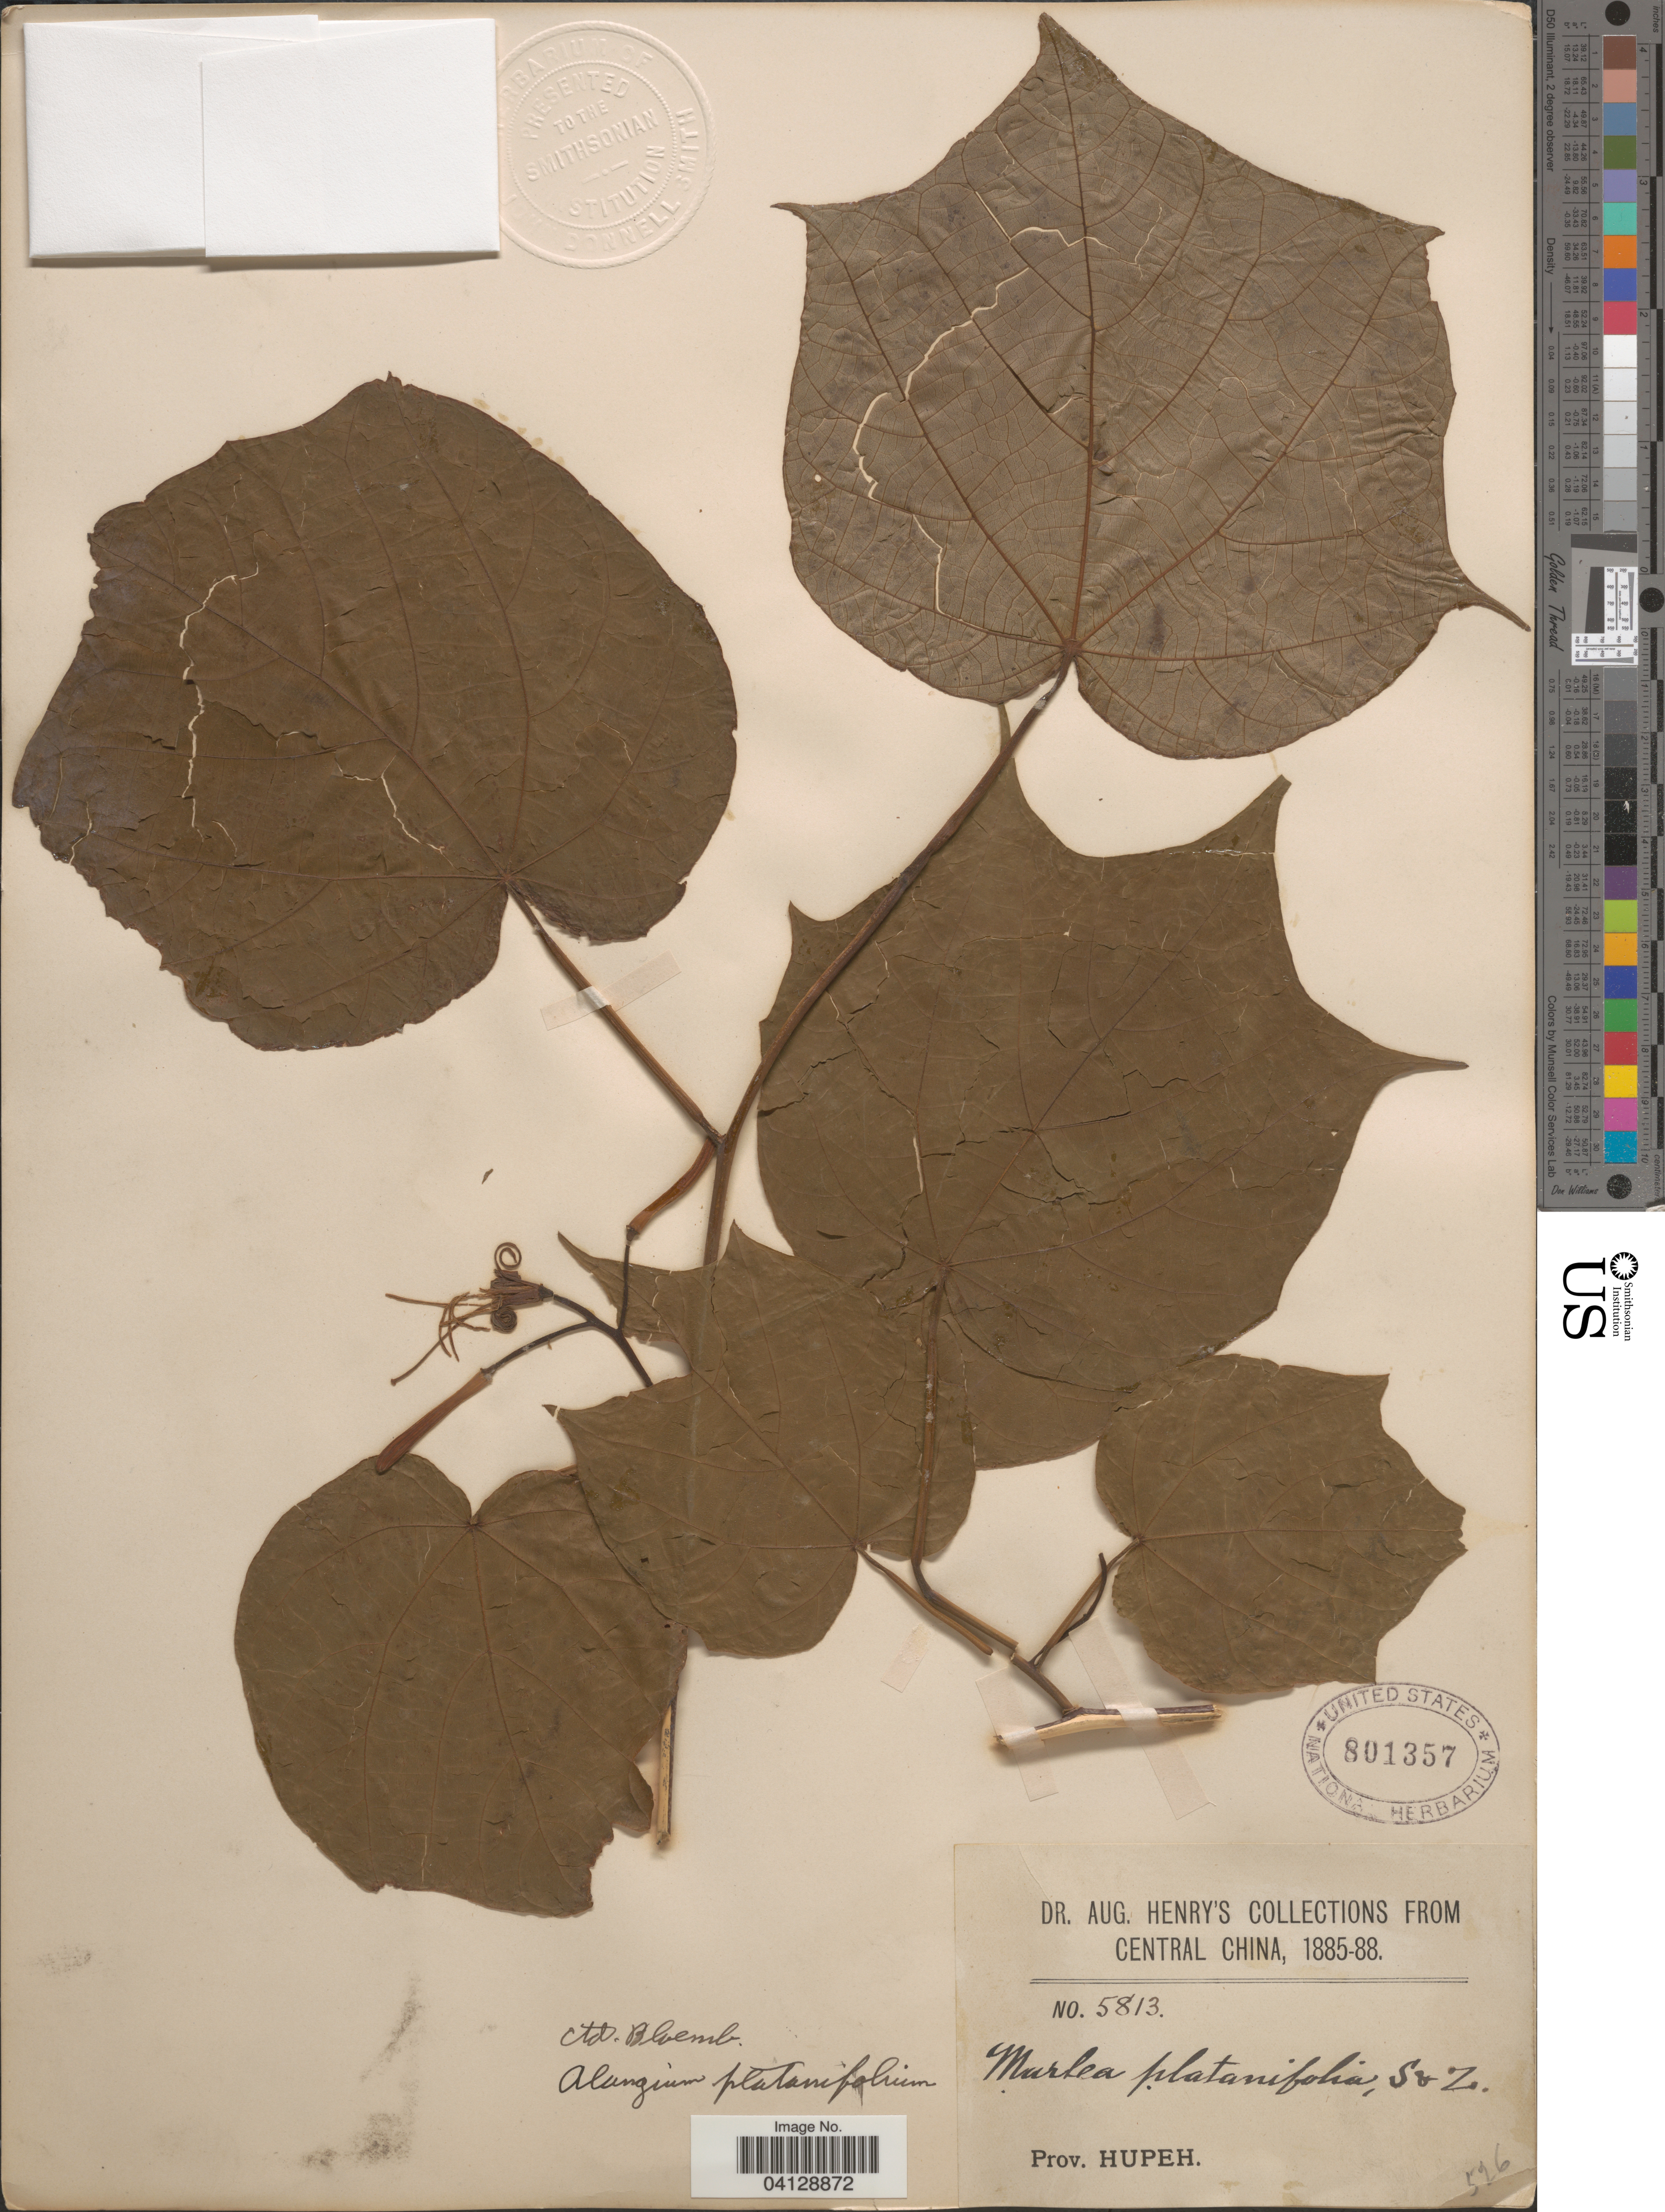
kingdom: Plantae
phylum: Tracheophyta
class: Magnoliopsida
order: Cornales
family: Cornaceae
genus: Alangium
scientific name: Alangium platanifolium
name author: (Siebold & Zucc.) Harms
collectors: A. Henry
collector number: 5813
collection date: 1885/1888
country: China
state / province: Hubei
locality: Central China. Prov. Hupeh.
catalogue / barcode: US 801357